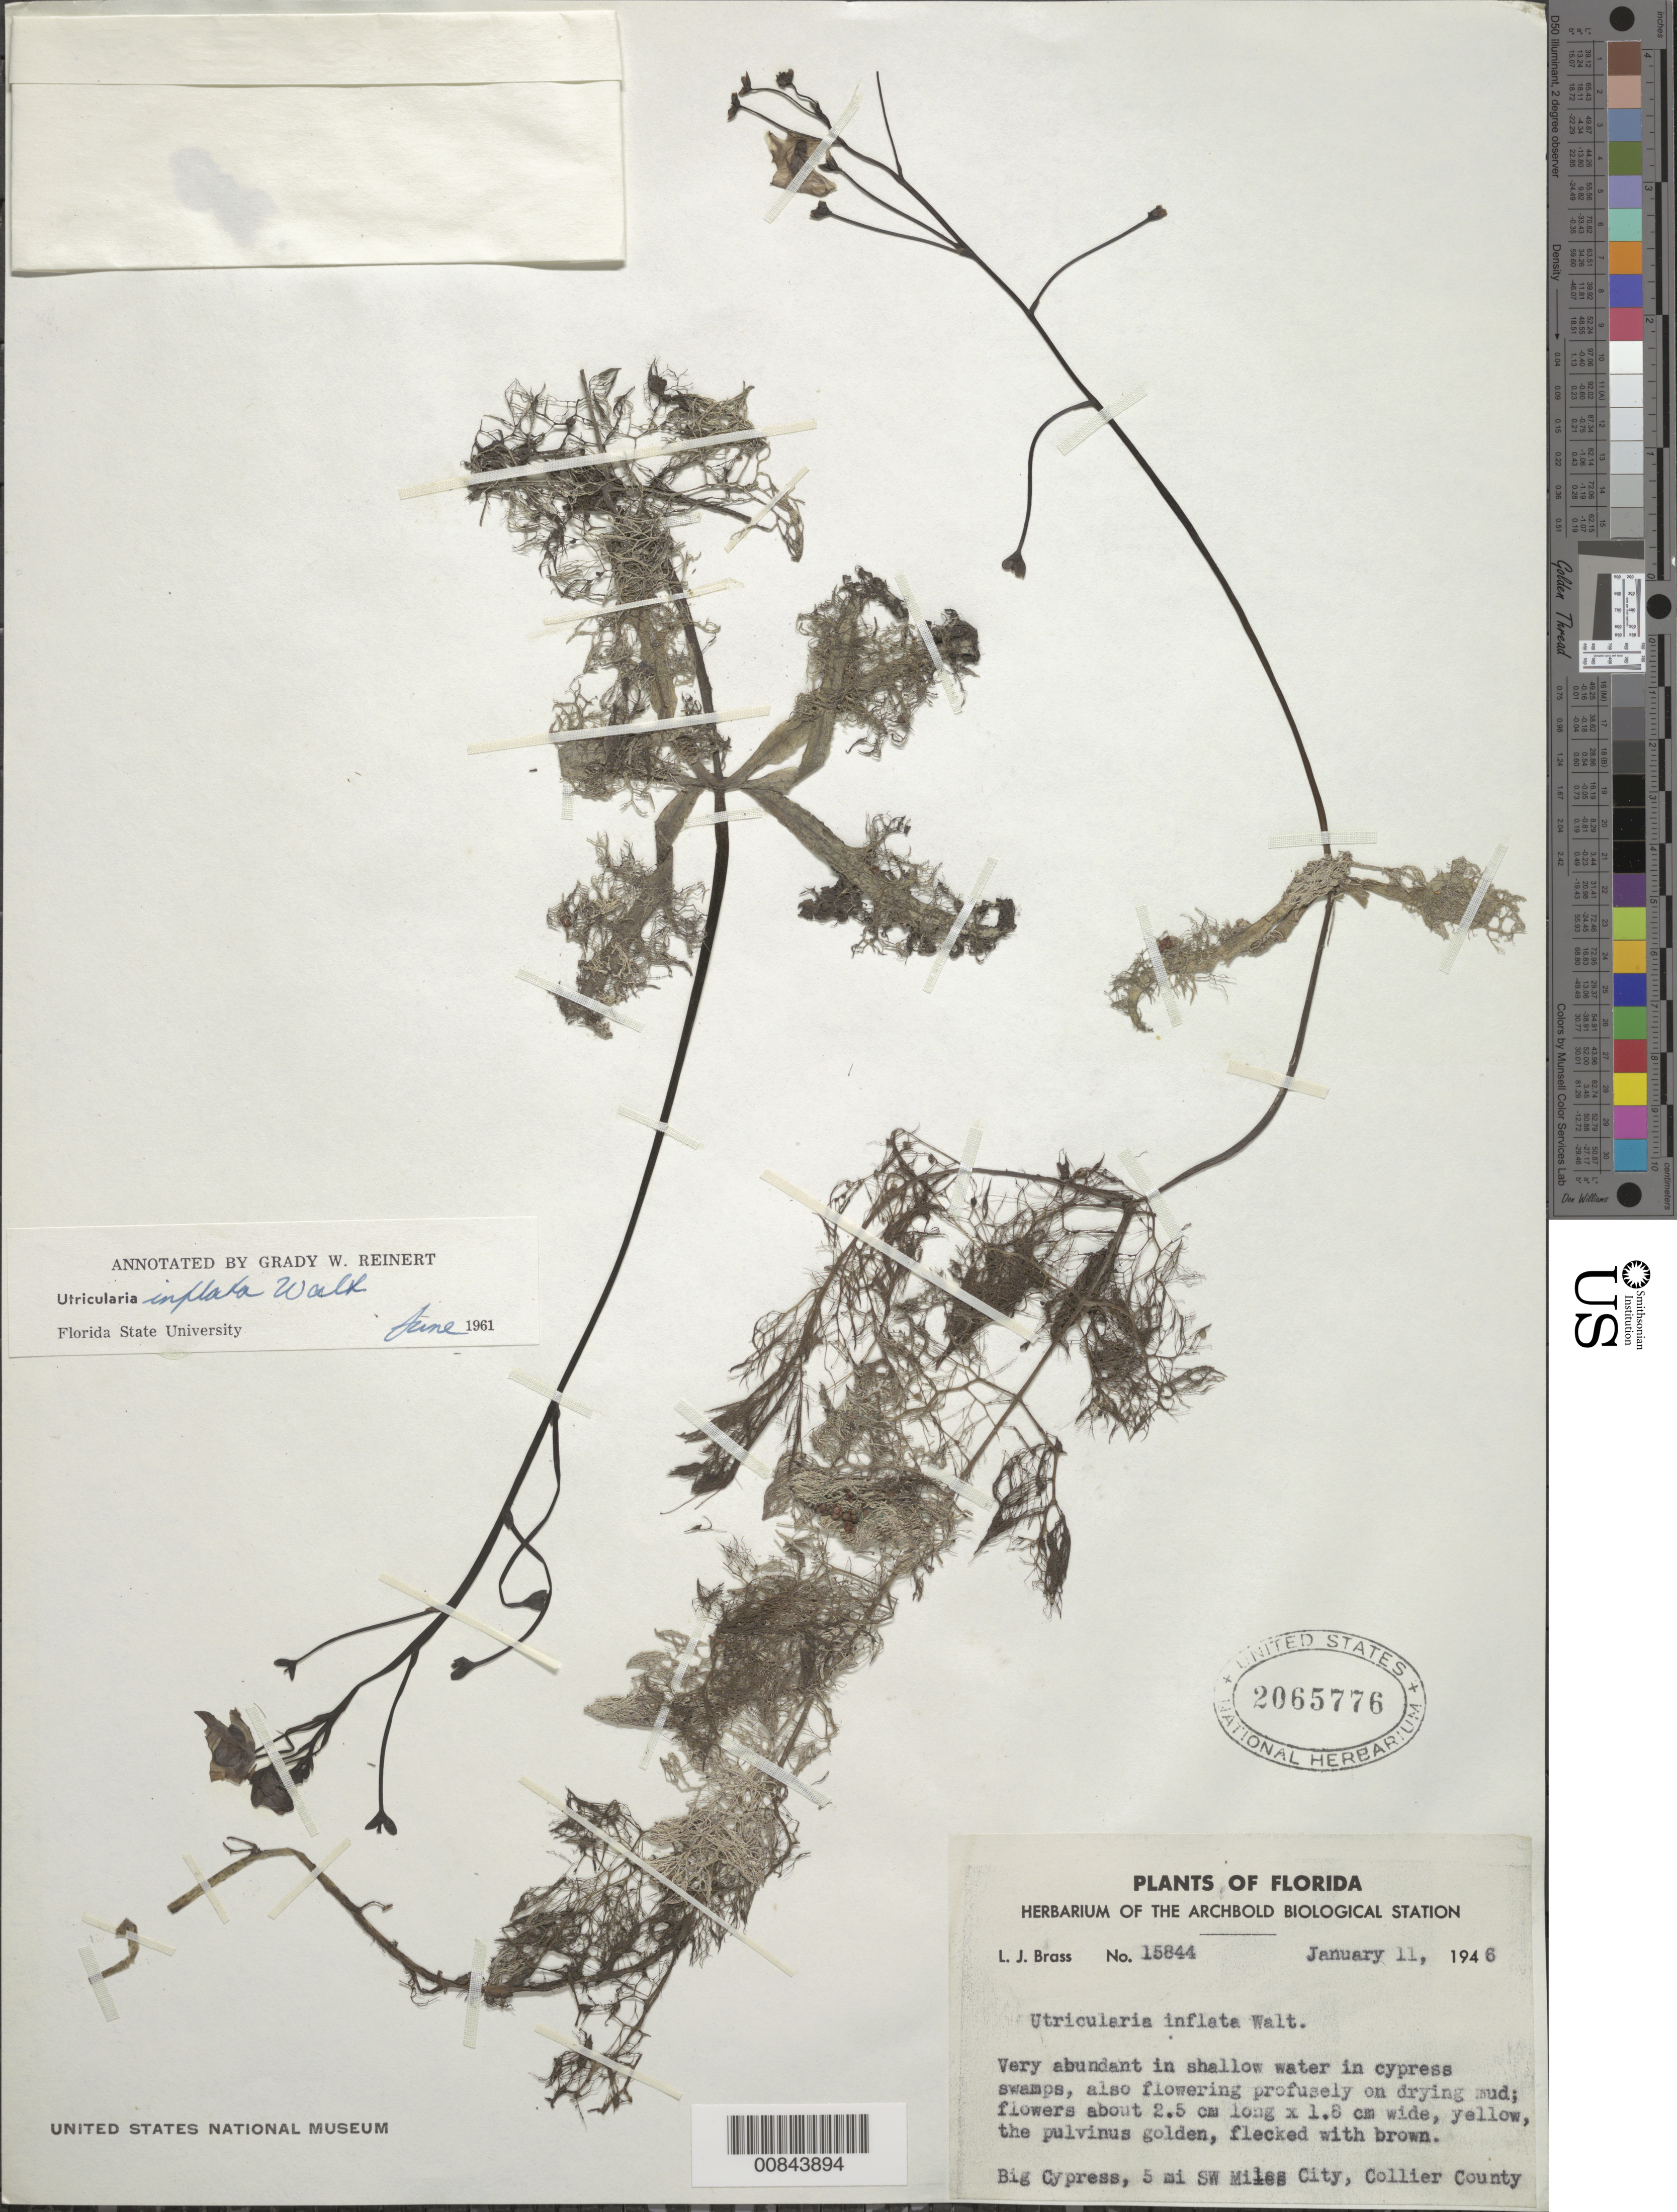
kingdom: Plantae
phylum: Tracheophyta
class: Magnoliopsida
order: Lamiales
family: Lentibulariaceae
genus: Utricularia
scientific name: Utricularia inflata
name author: Walter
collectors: L. J. Brass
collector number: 15844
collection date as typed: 11 Jan 1946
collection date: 1946-01-11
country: United States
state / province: Florida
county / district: Collier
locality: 5 mi SW of Miles City, Big Cypress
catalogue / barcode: US 2065776